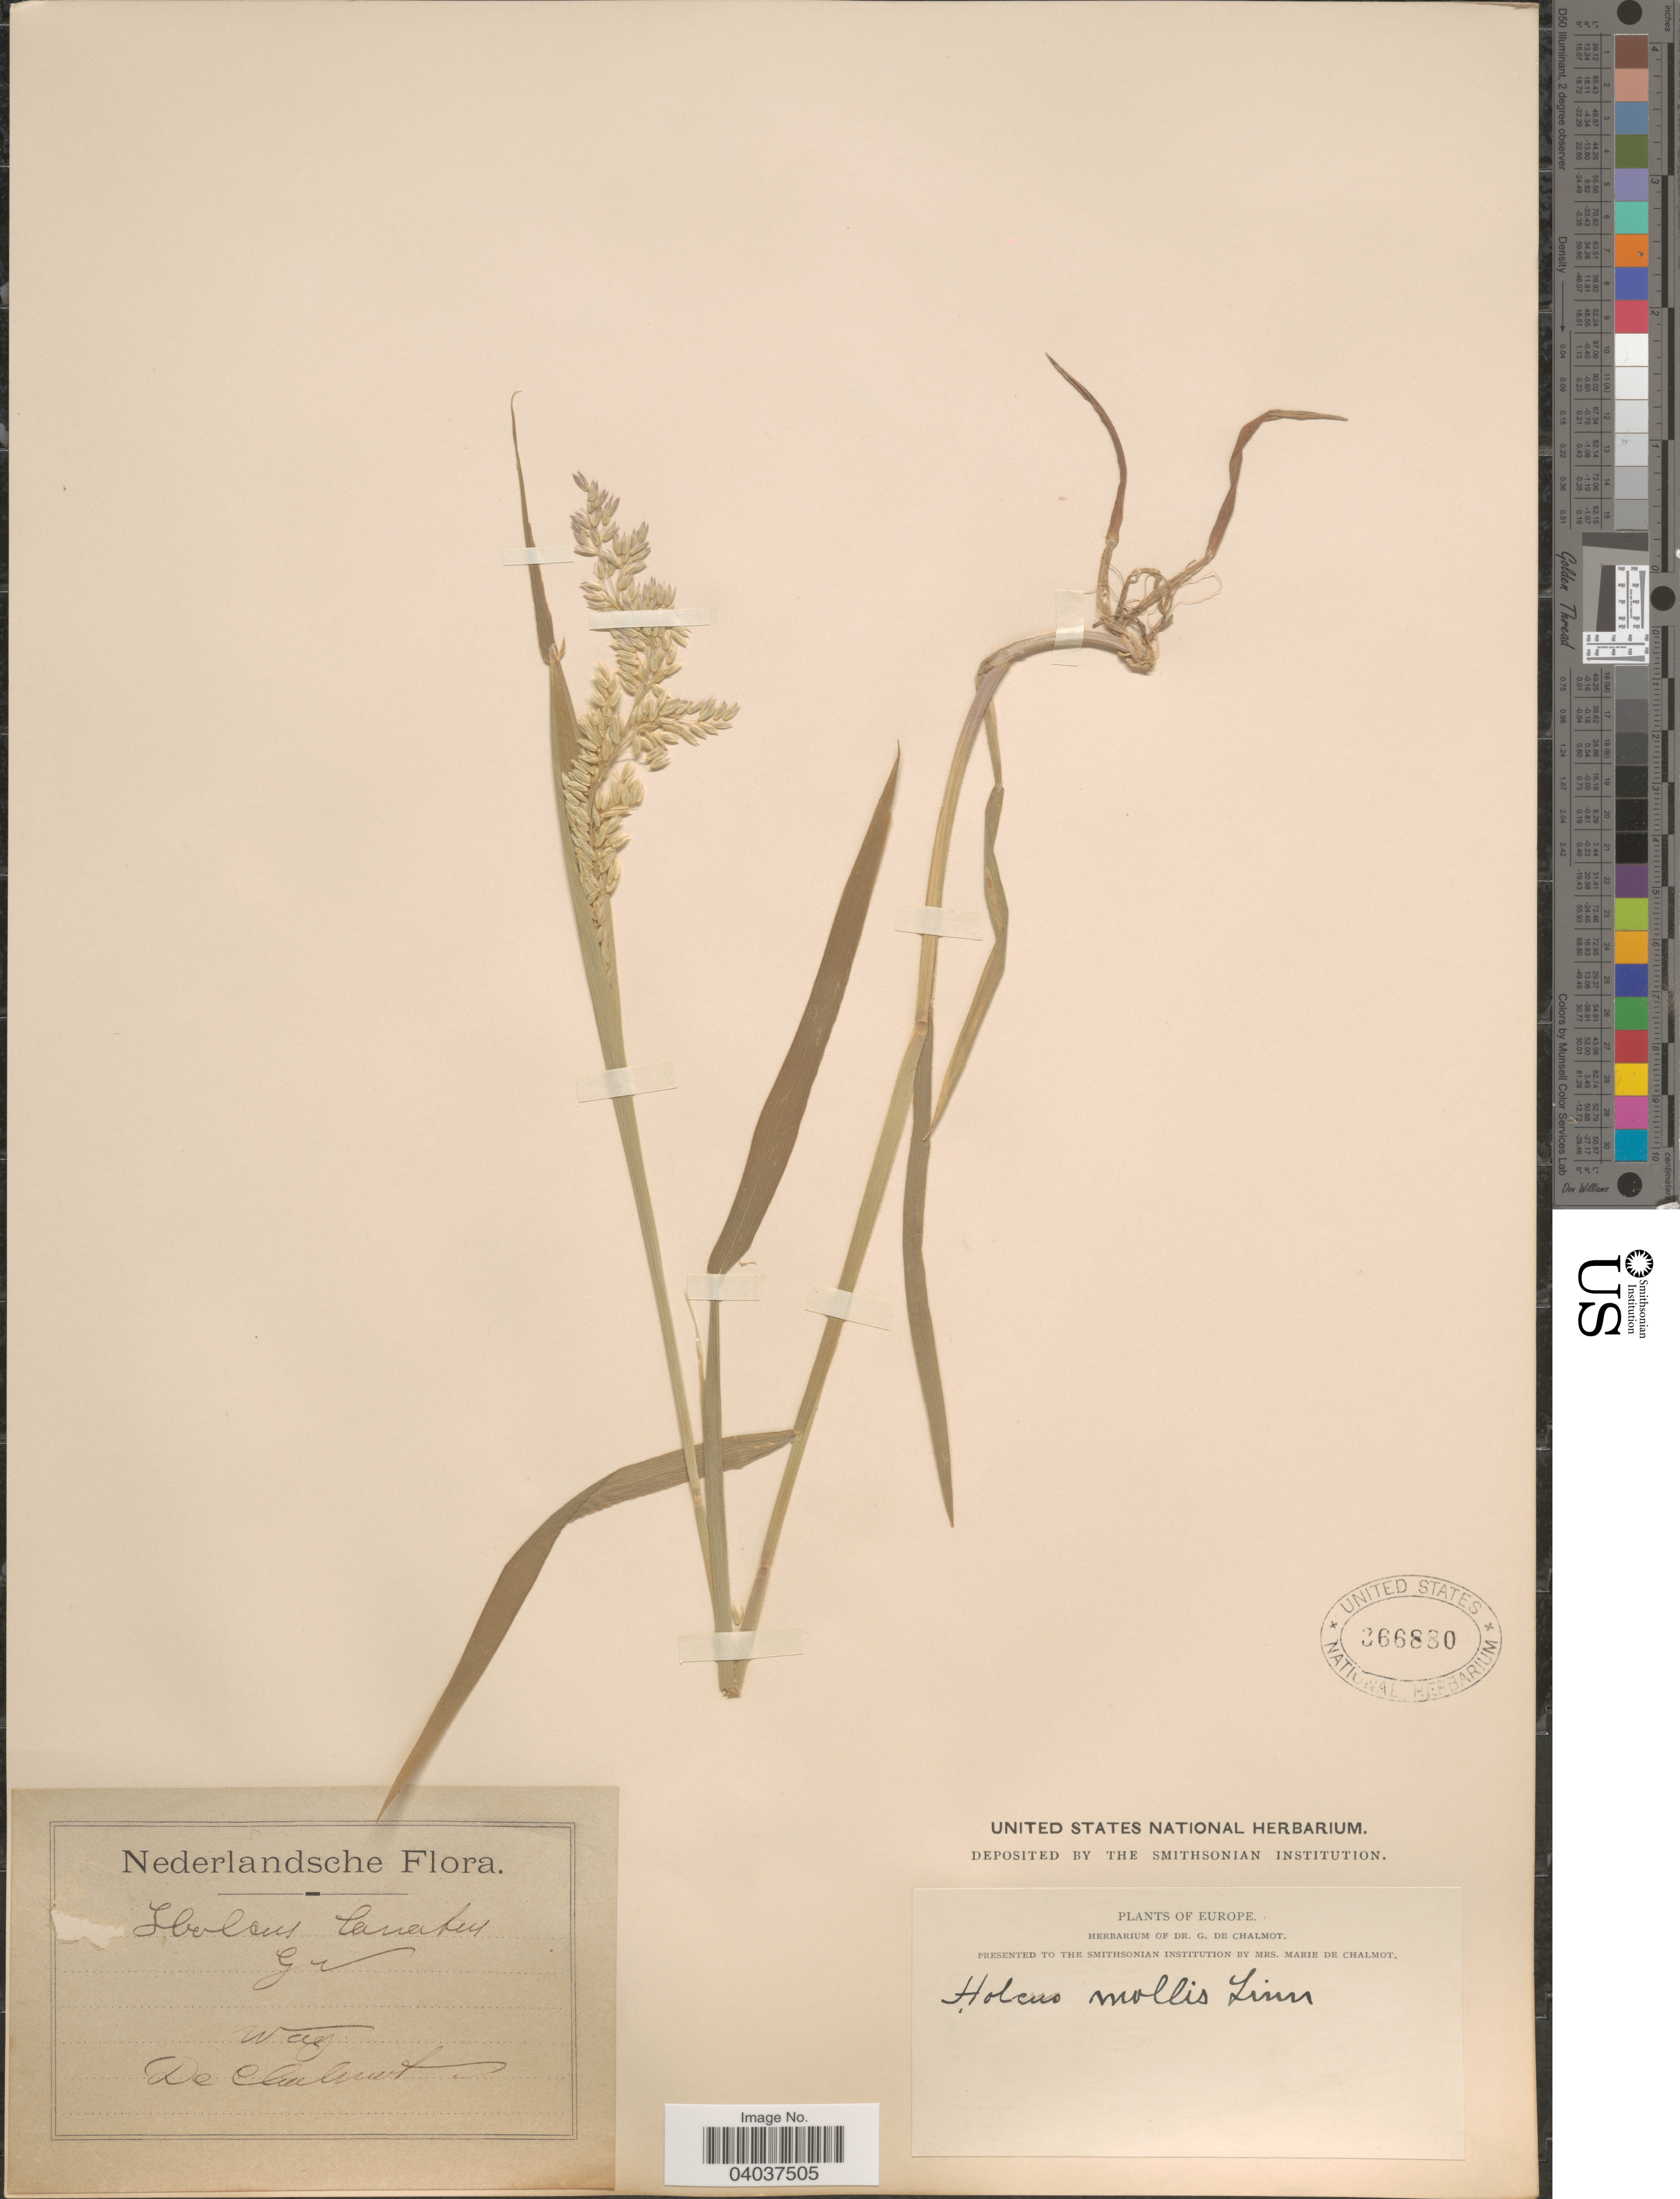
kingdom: Plantae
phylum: Tracheophyta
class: Liliopsida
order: Poales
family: Poaceae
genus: Holcus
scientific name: Holcus mollis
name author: L.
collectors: G. de Chalmot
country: Netherlands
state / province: Gelderland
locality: Nederlandsche. Wag.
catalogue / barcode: US 366880